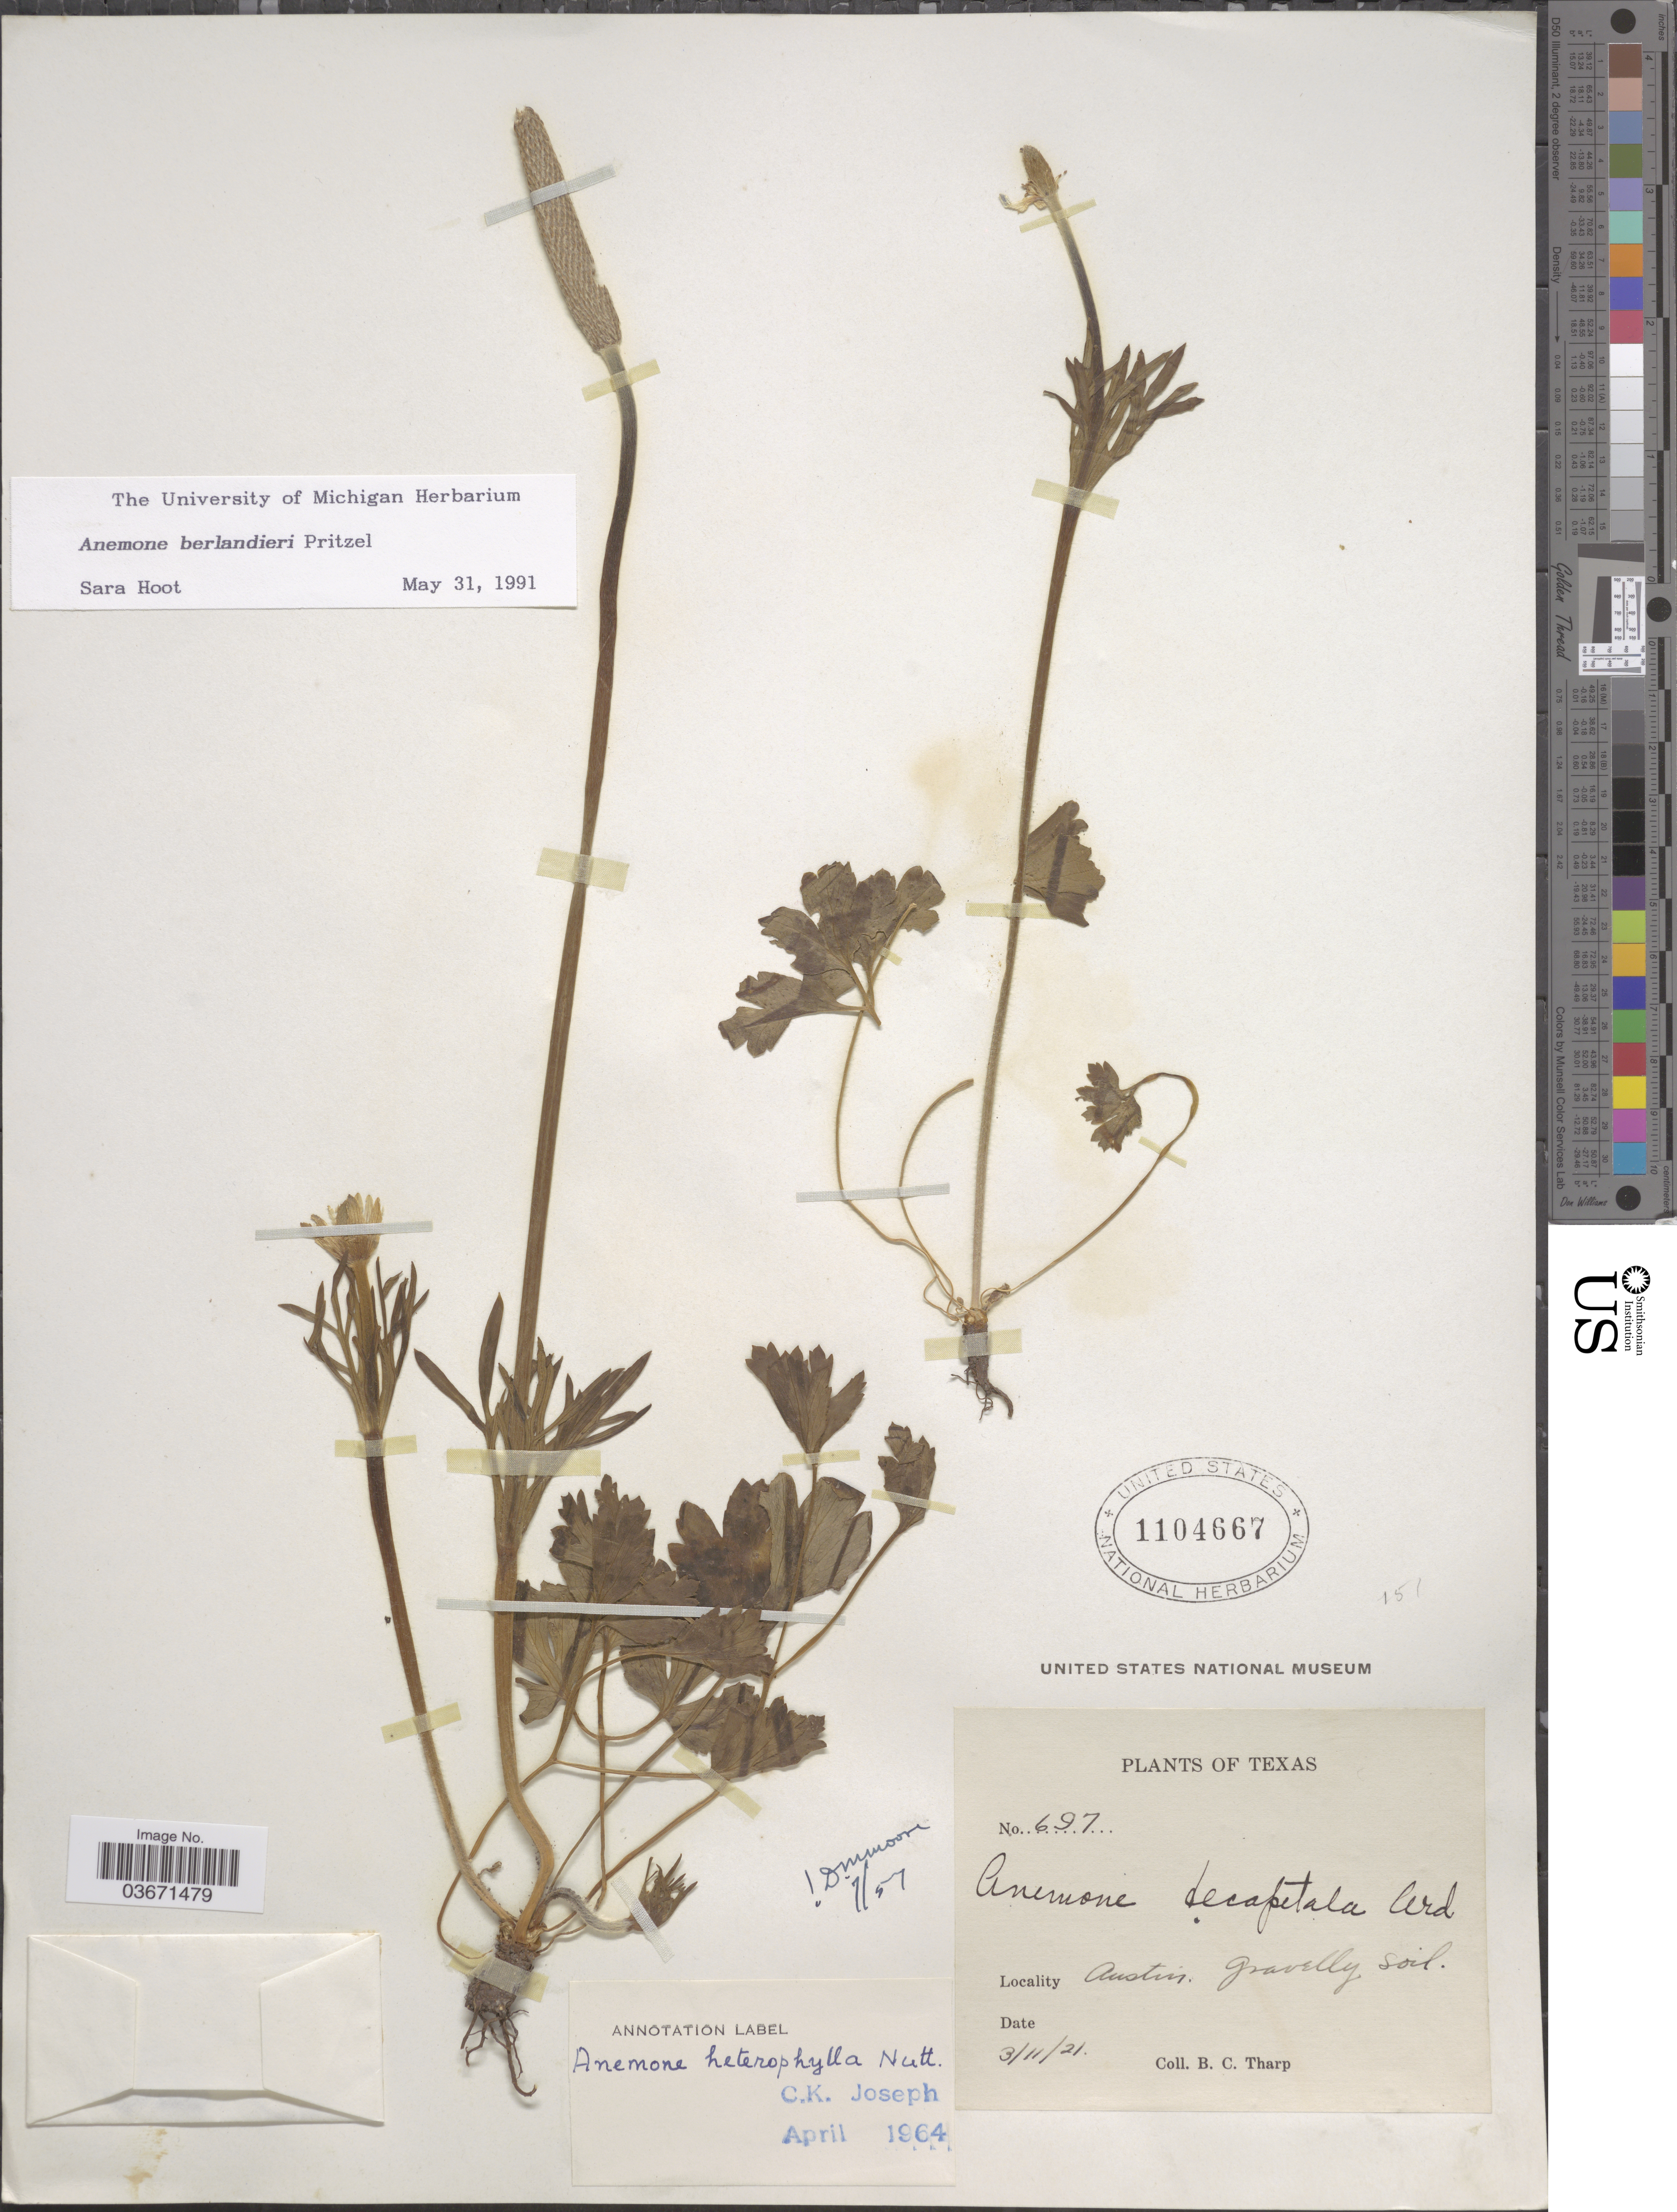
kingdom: Plantae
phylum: Tracheophyta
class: Magnoliopsida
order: Ranunculales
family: Ranunculaceae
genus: Anemone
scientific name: Anemone berlandieri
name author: E. Pritz.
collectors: B. C. Tharp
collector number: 697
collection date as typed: Transcribed d/m/y: 11/3/21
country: United States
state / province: Texas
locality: Austin.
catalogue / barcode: US 1104667